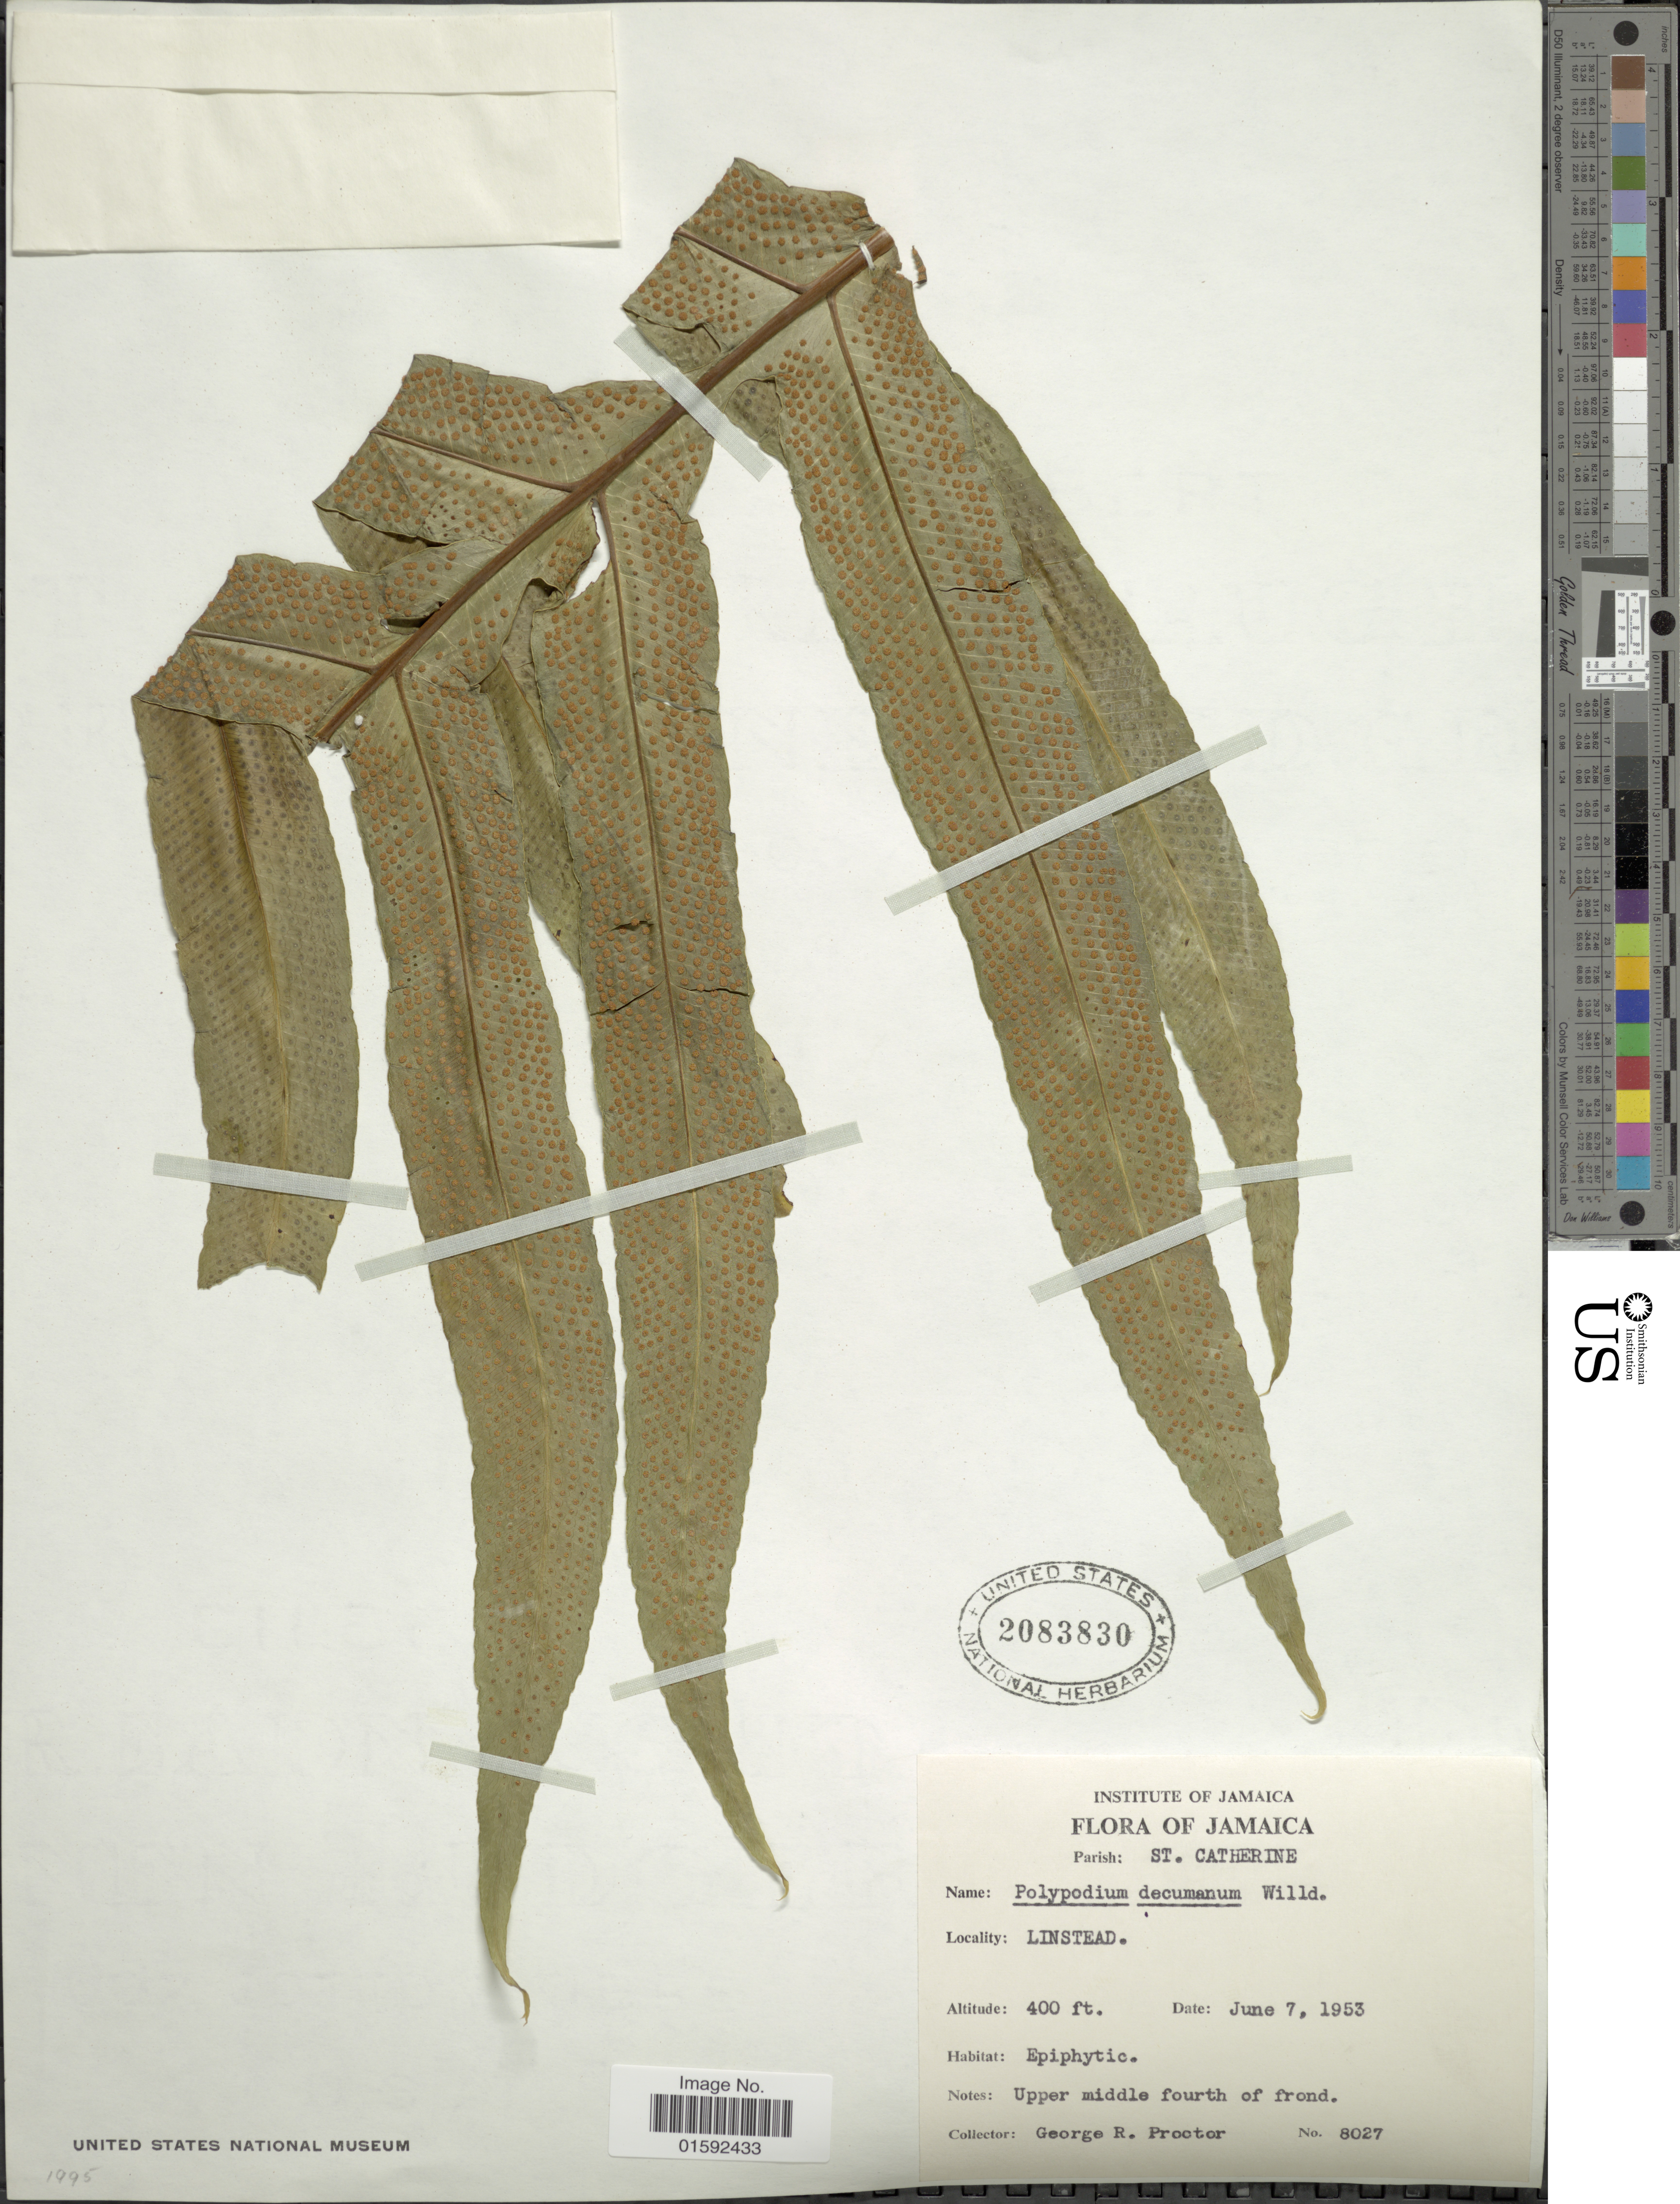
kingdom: Plantae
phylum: Tracheophyta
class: Polypodiopsida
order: Polypodiales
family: Polypodiaceae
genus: Phlebodium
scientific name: Phlebodium decumanum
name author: (Willd.) J. Sm.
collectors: G. R. Proctor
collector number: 8027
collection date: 1953-06-07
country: Jamaica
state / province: Saint Catherine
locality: Jamaica, Parish: St. Catherine, Linstead.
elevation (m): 122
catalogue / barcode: US 2083830